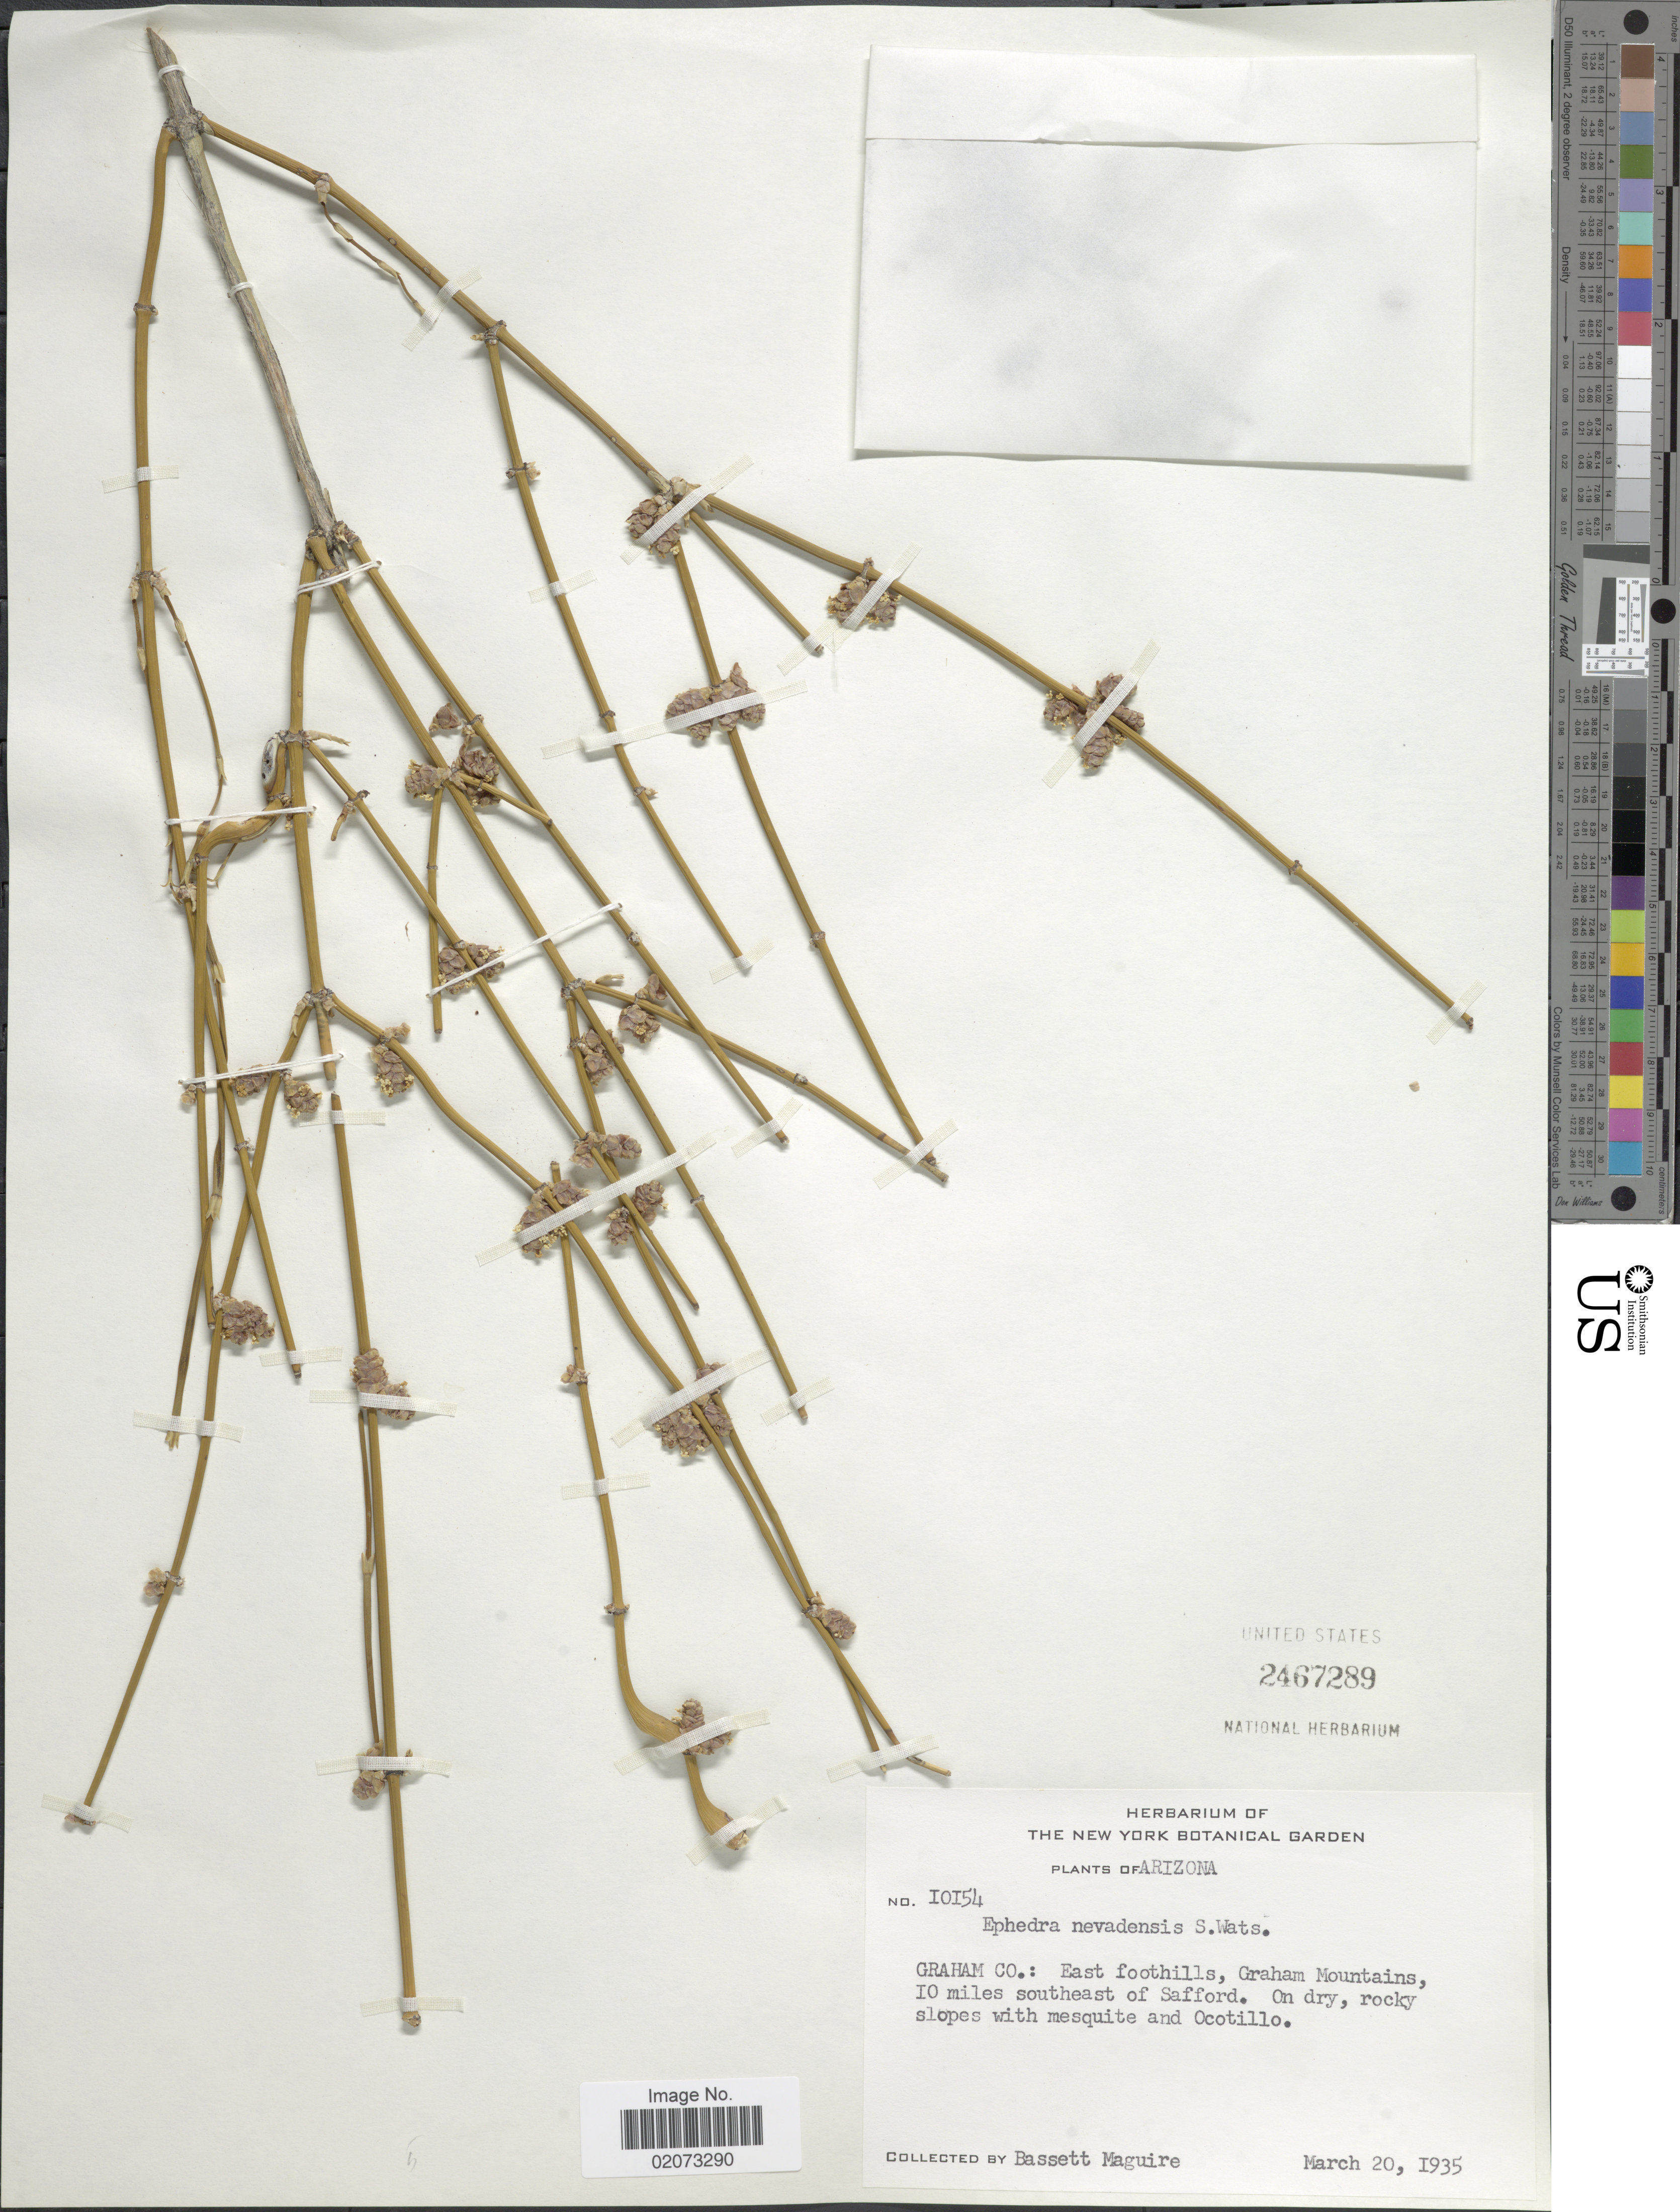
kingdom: Plantae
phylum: Tracheophyta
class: Gnetopsida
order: Ephedrales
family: Ephedraceae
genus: Ephedra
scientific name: Ephedra nevadensis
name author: S. Watson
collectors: B. Maguire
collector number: I0I54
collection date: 1935-03-20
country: United States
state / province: Arizona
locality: Graham Co.: East foothills, Graham Mountains, I0 miles southeast of Safford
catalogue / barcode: US 2467289